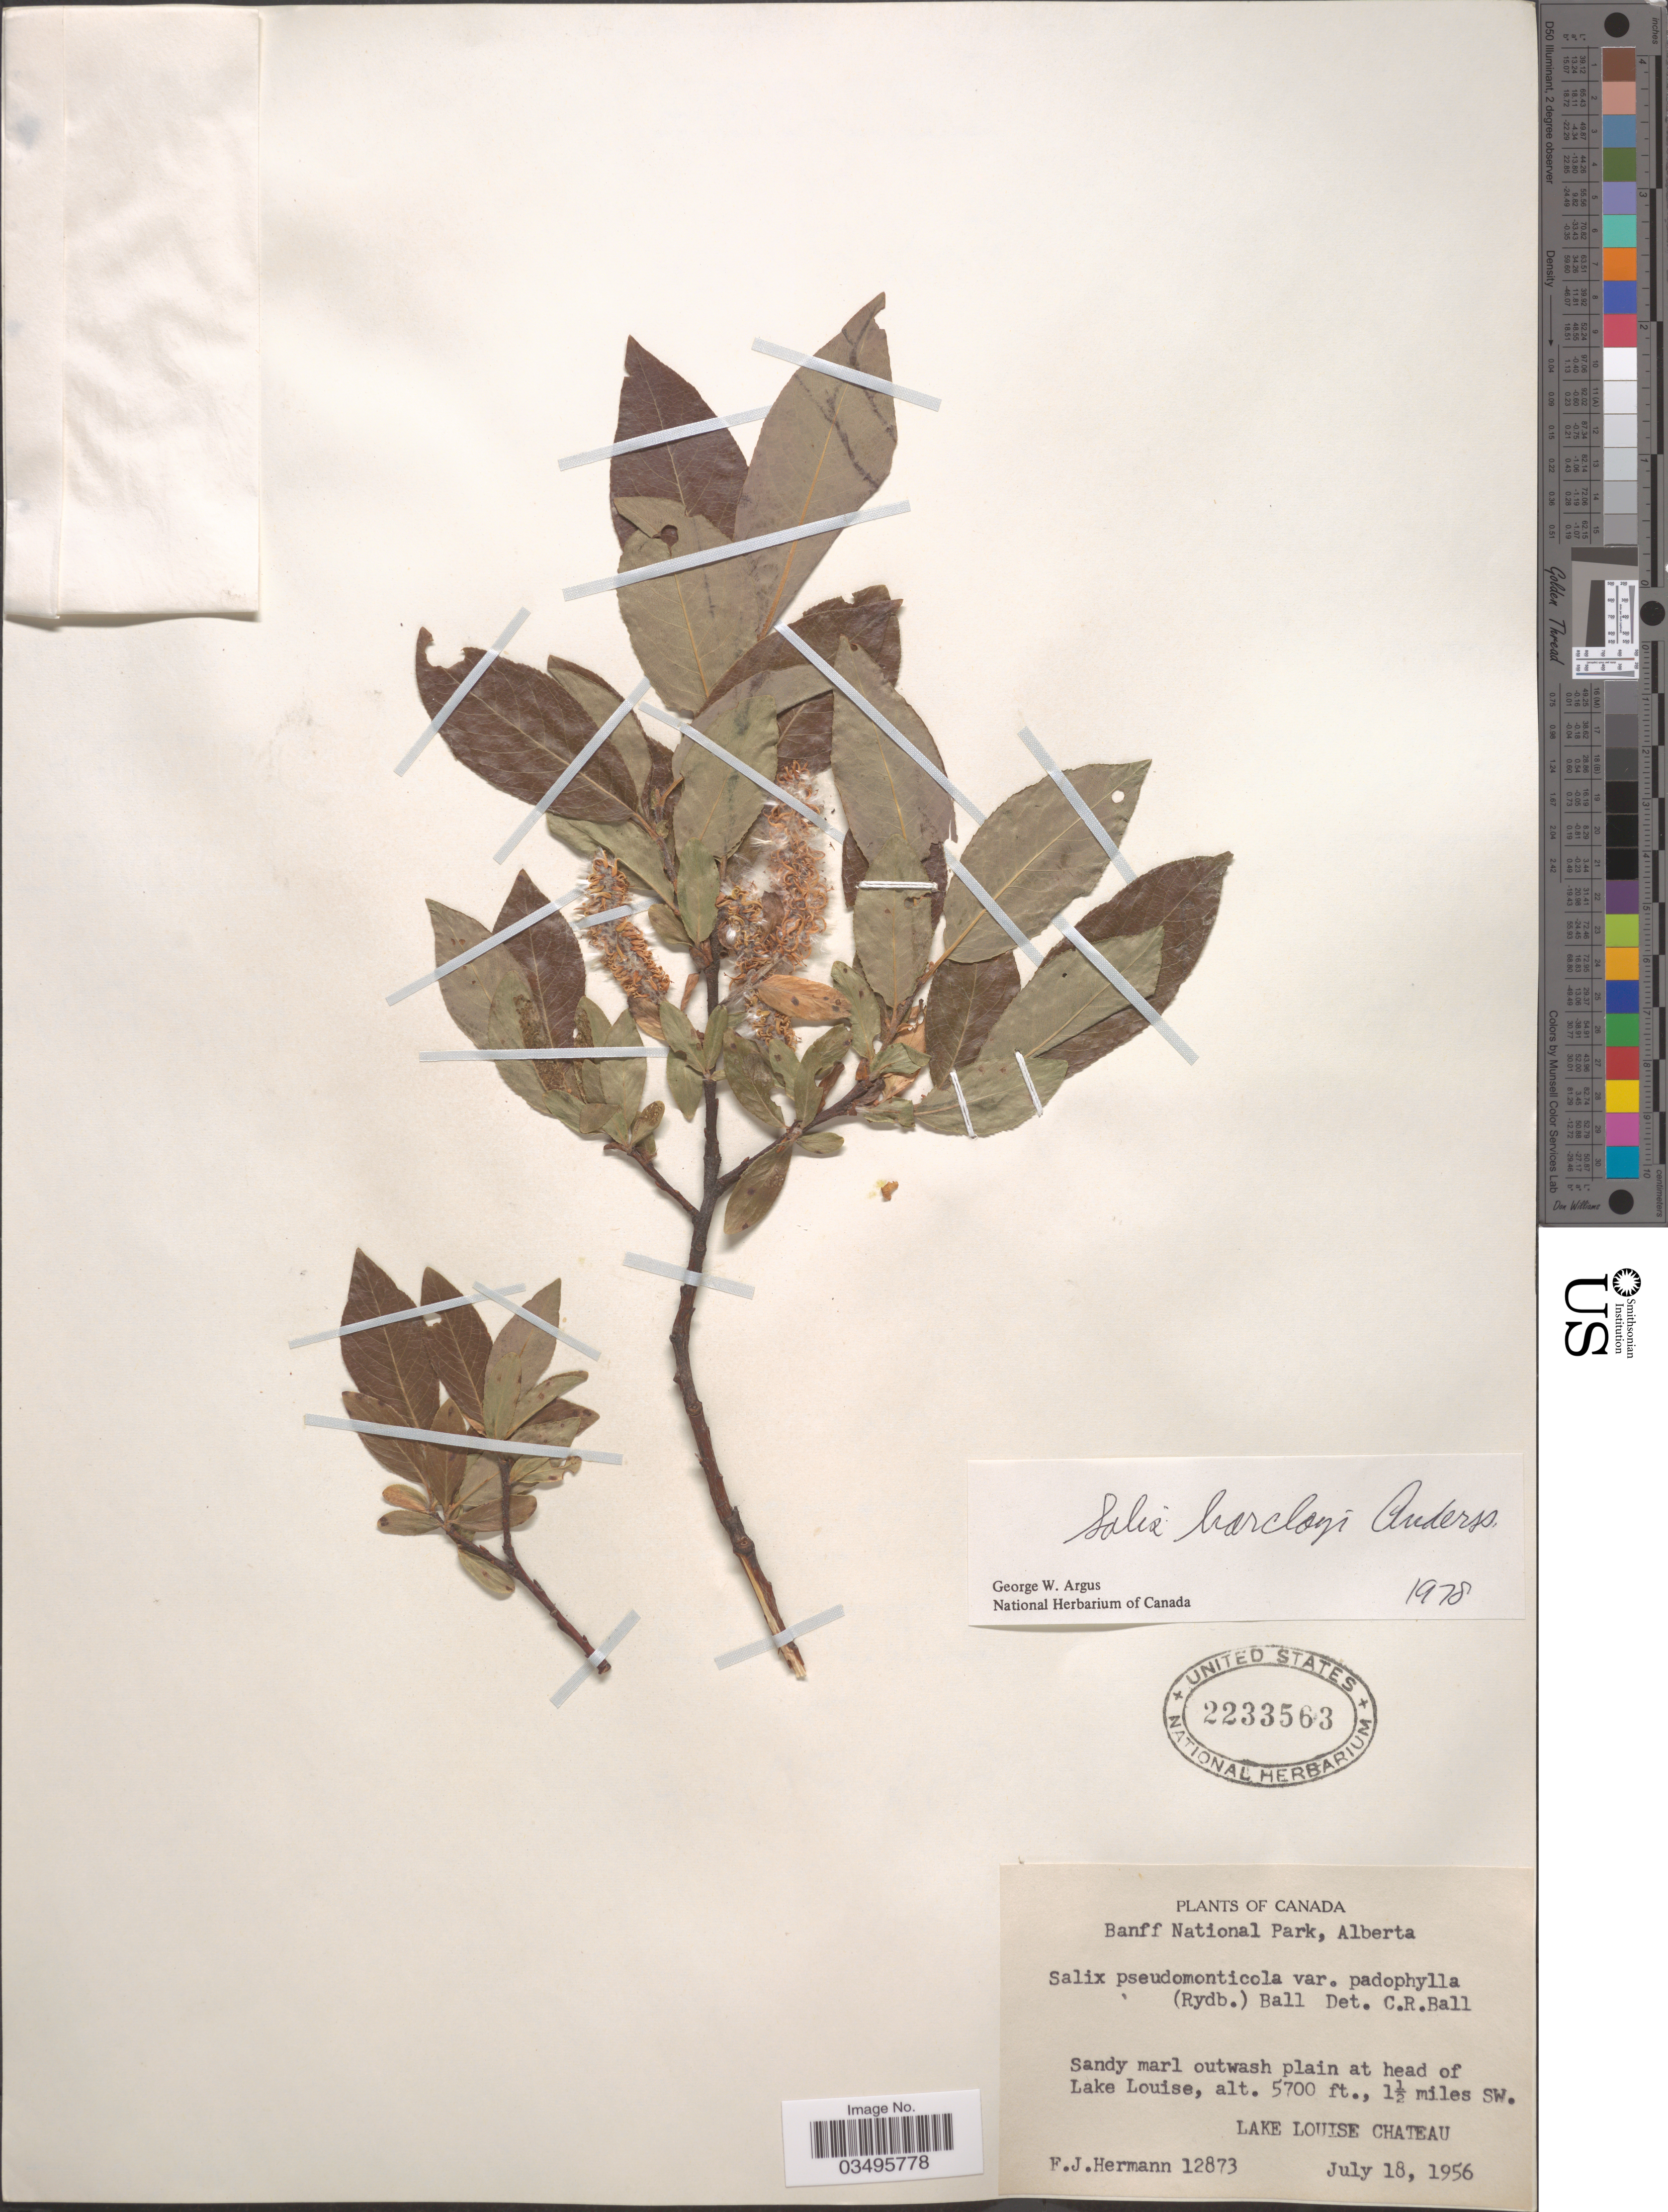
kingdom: Plantae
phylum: Tracheophyta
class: Magnoliopsida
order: Malpighiales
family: Salicaceae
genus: Salix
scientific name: Salix barclayi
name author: Andersson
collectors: F. J. Hermann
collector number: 12873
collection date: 1956-07-18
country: Canada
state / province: Alberta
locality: Banff National Park. At head of Lake Louise. 1½ miles SW. Lake Louise Chateau.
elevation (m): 1737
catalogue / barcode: US 2233563